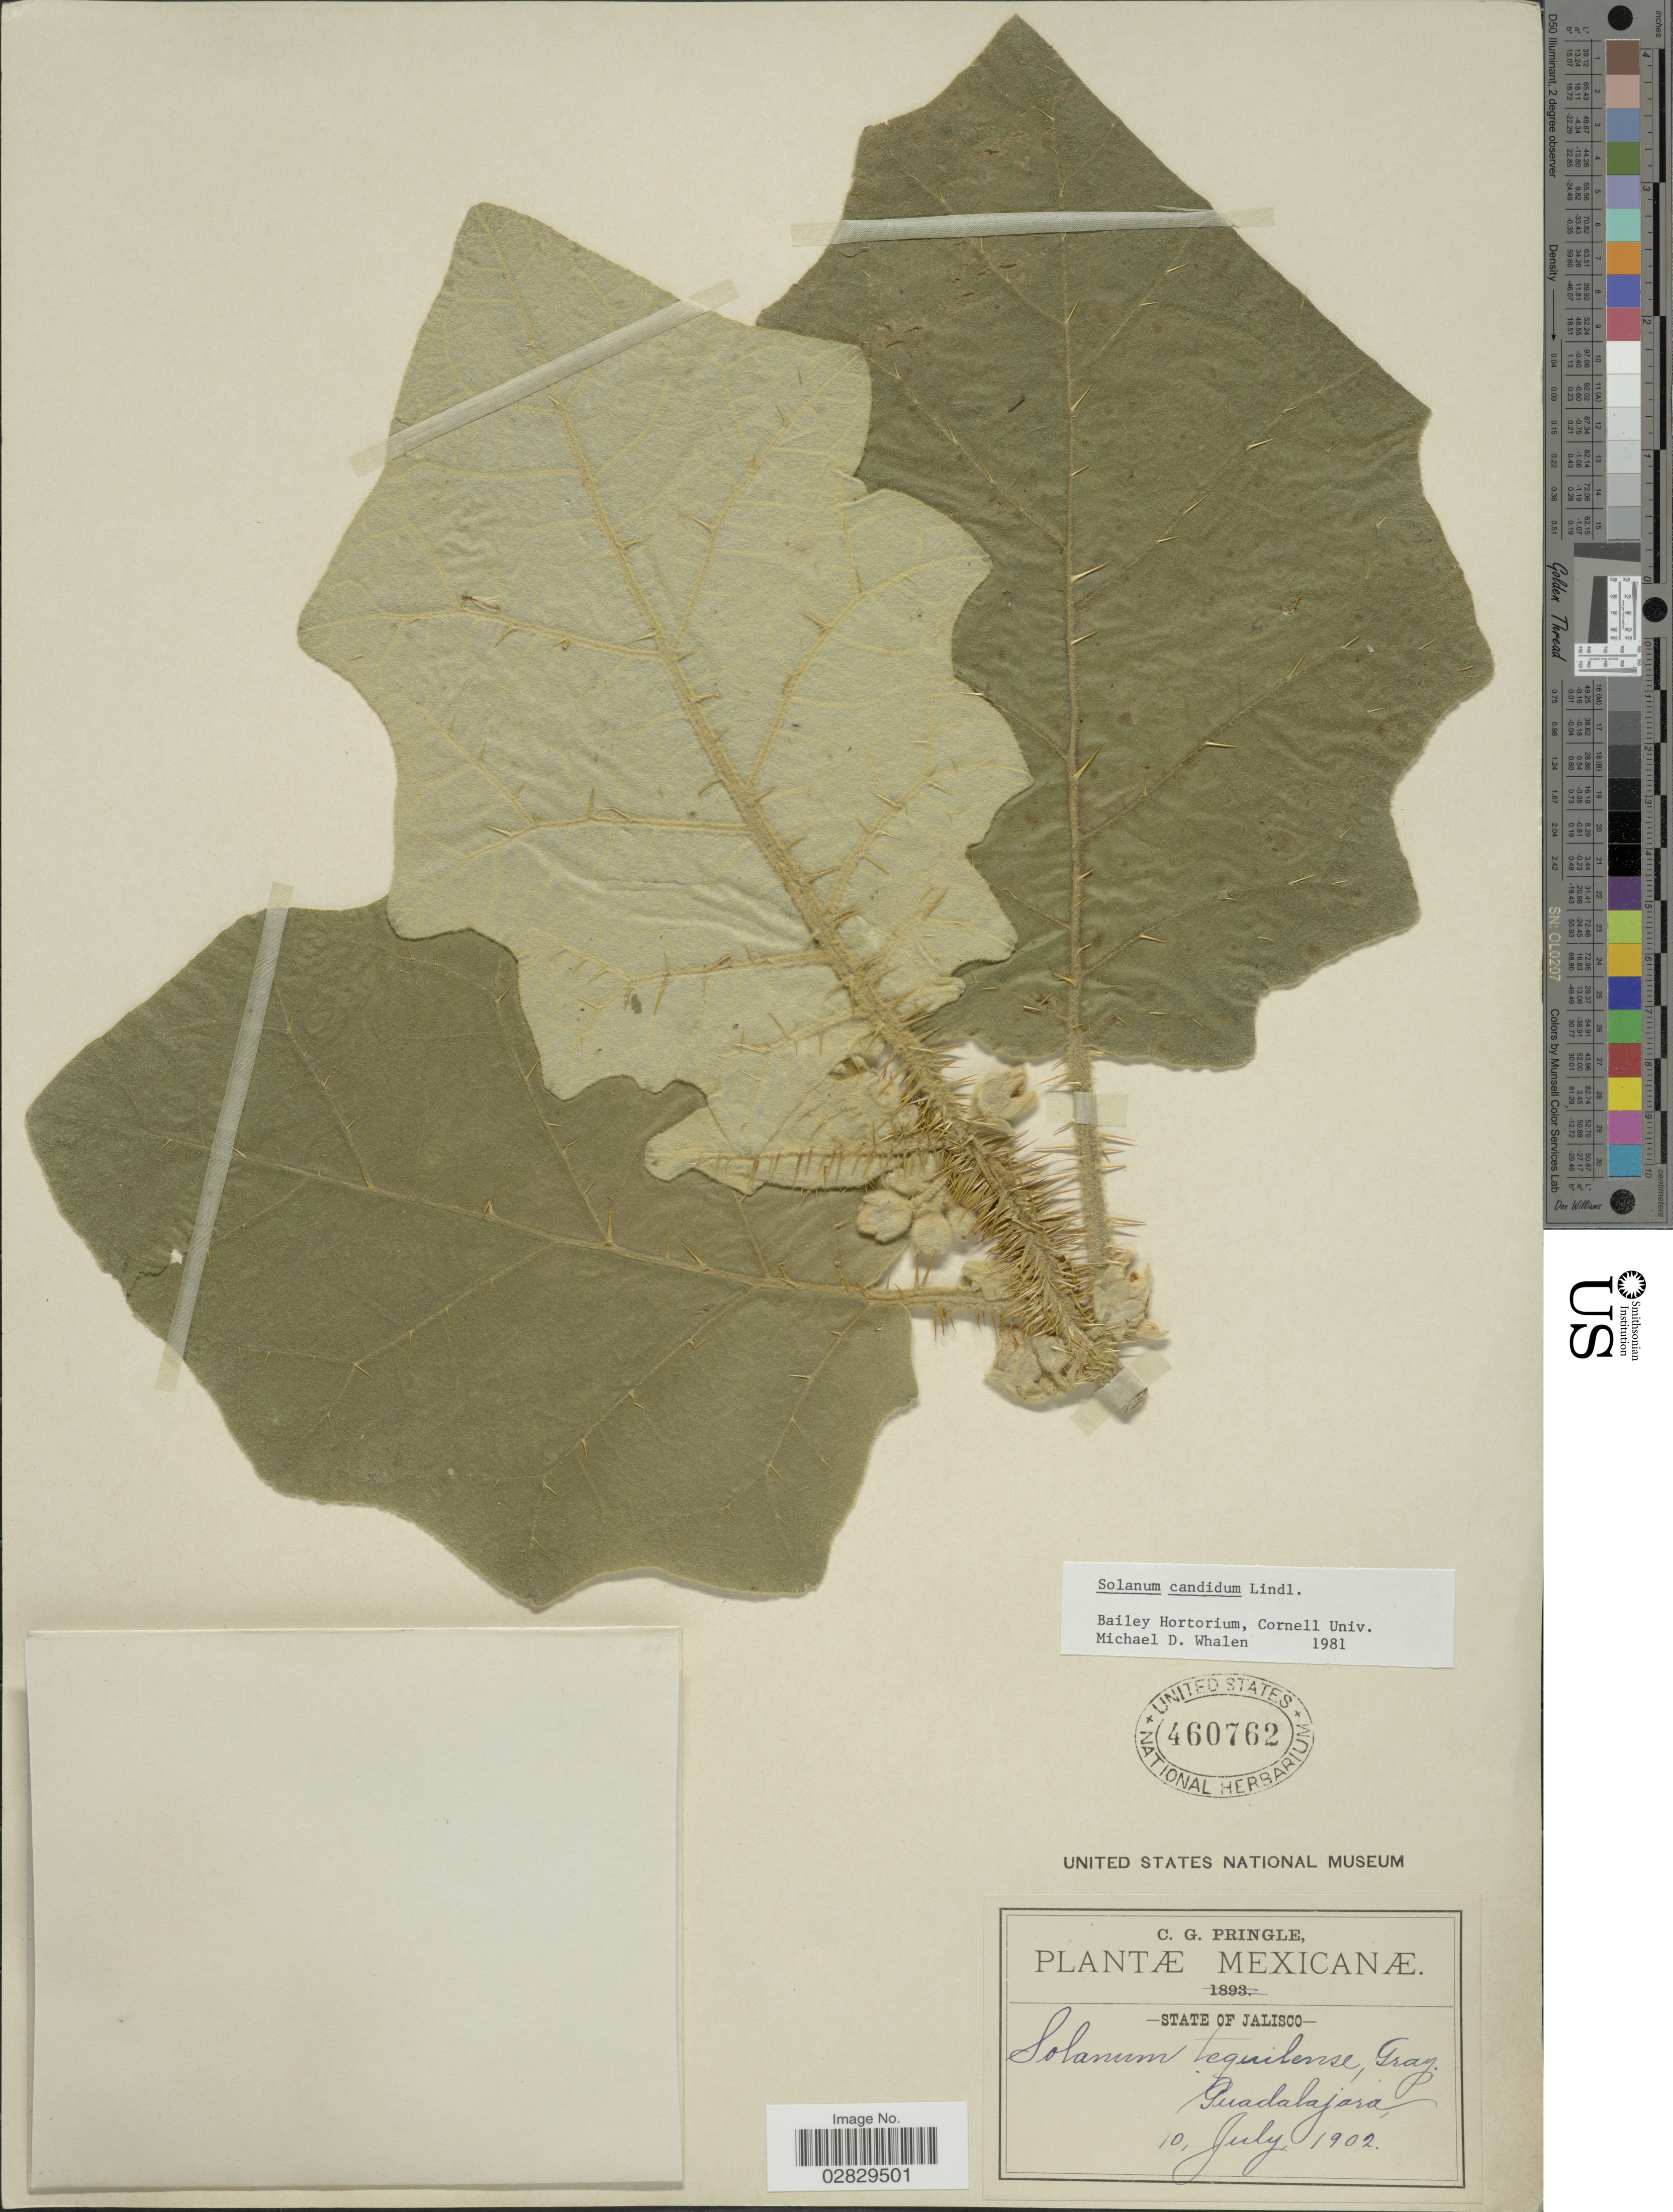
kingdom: Plantae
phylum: Tracheophyta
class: Magnoliopsida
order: Solanales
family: Solanaceae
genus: Solanum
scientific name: Solanum candidum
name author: Lindl.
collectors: C. G. Pringle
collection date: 1902-07-10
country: Mexico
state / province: Jalisco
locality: Guadalajara.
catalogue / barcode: US 460762